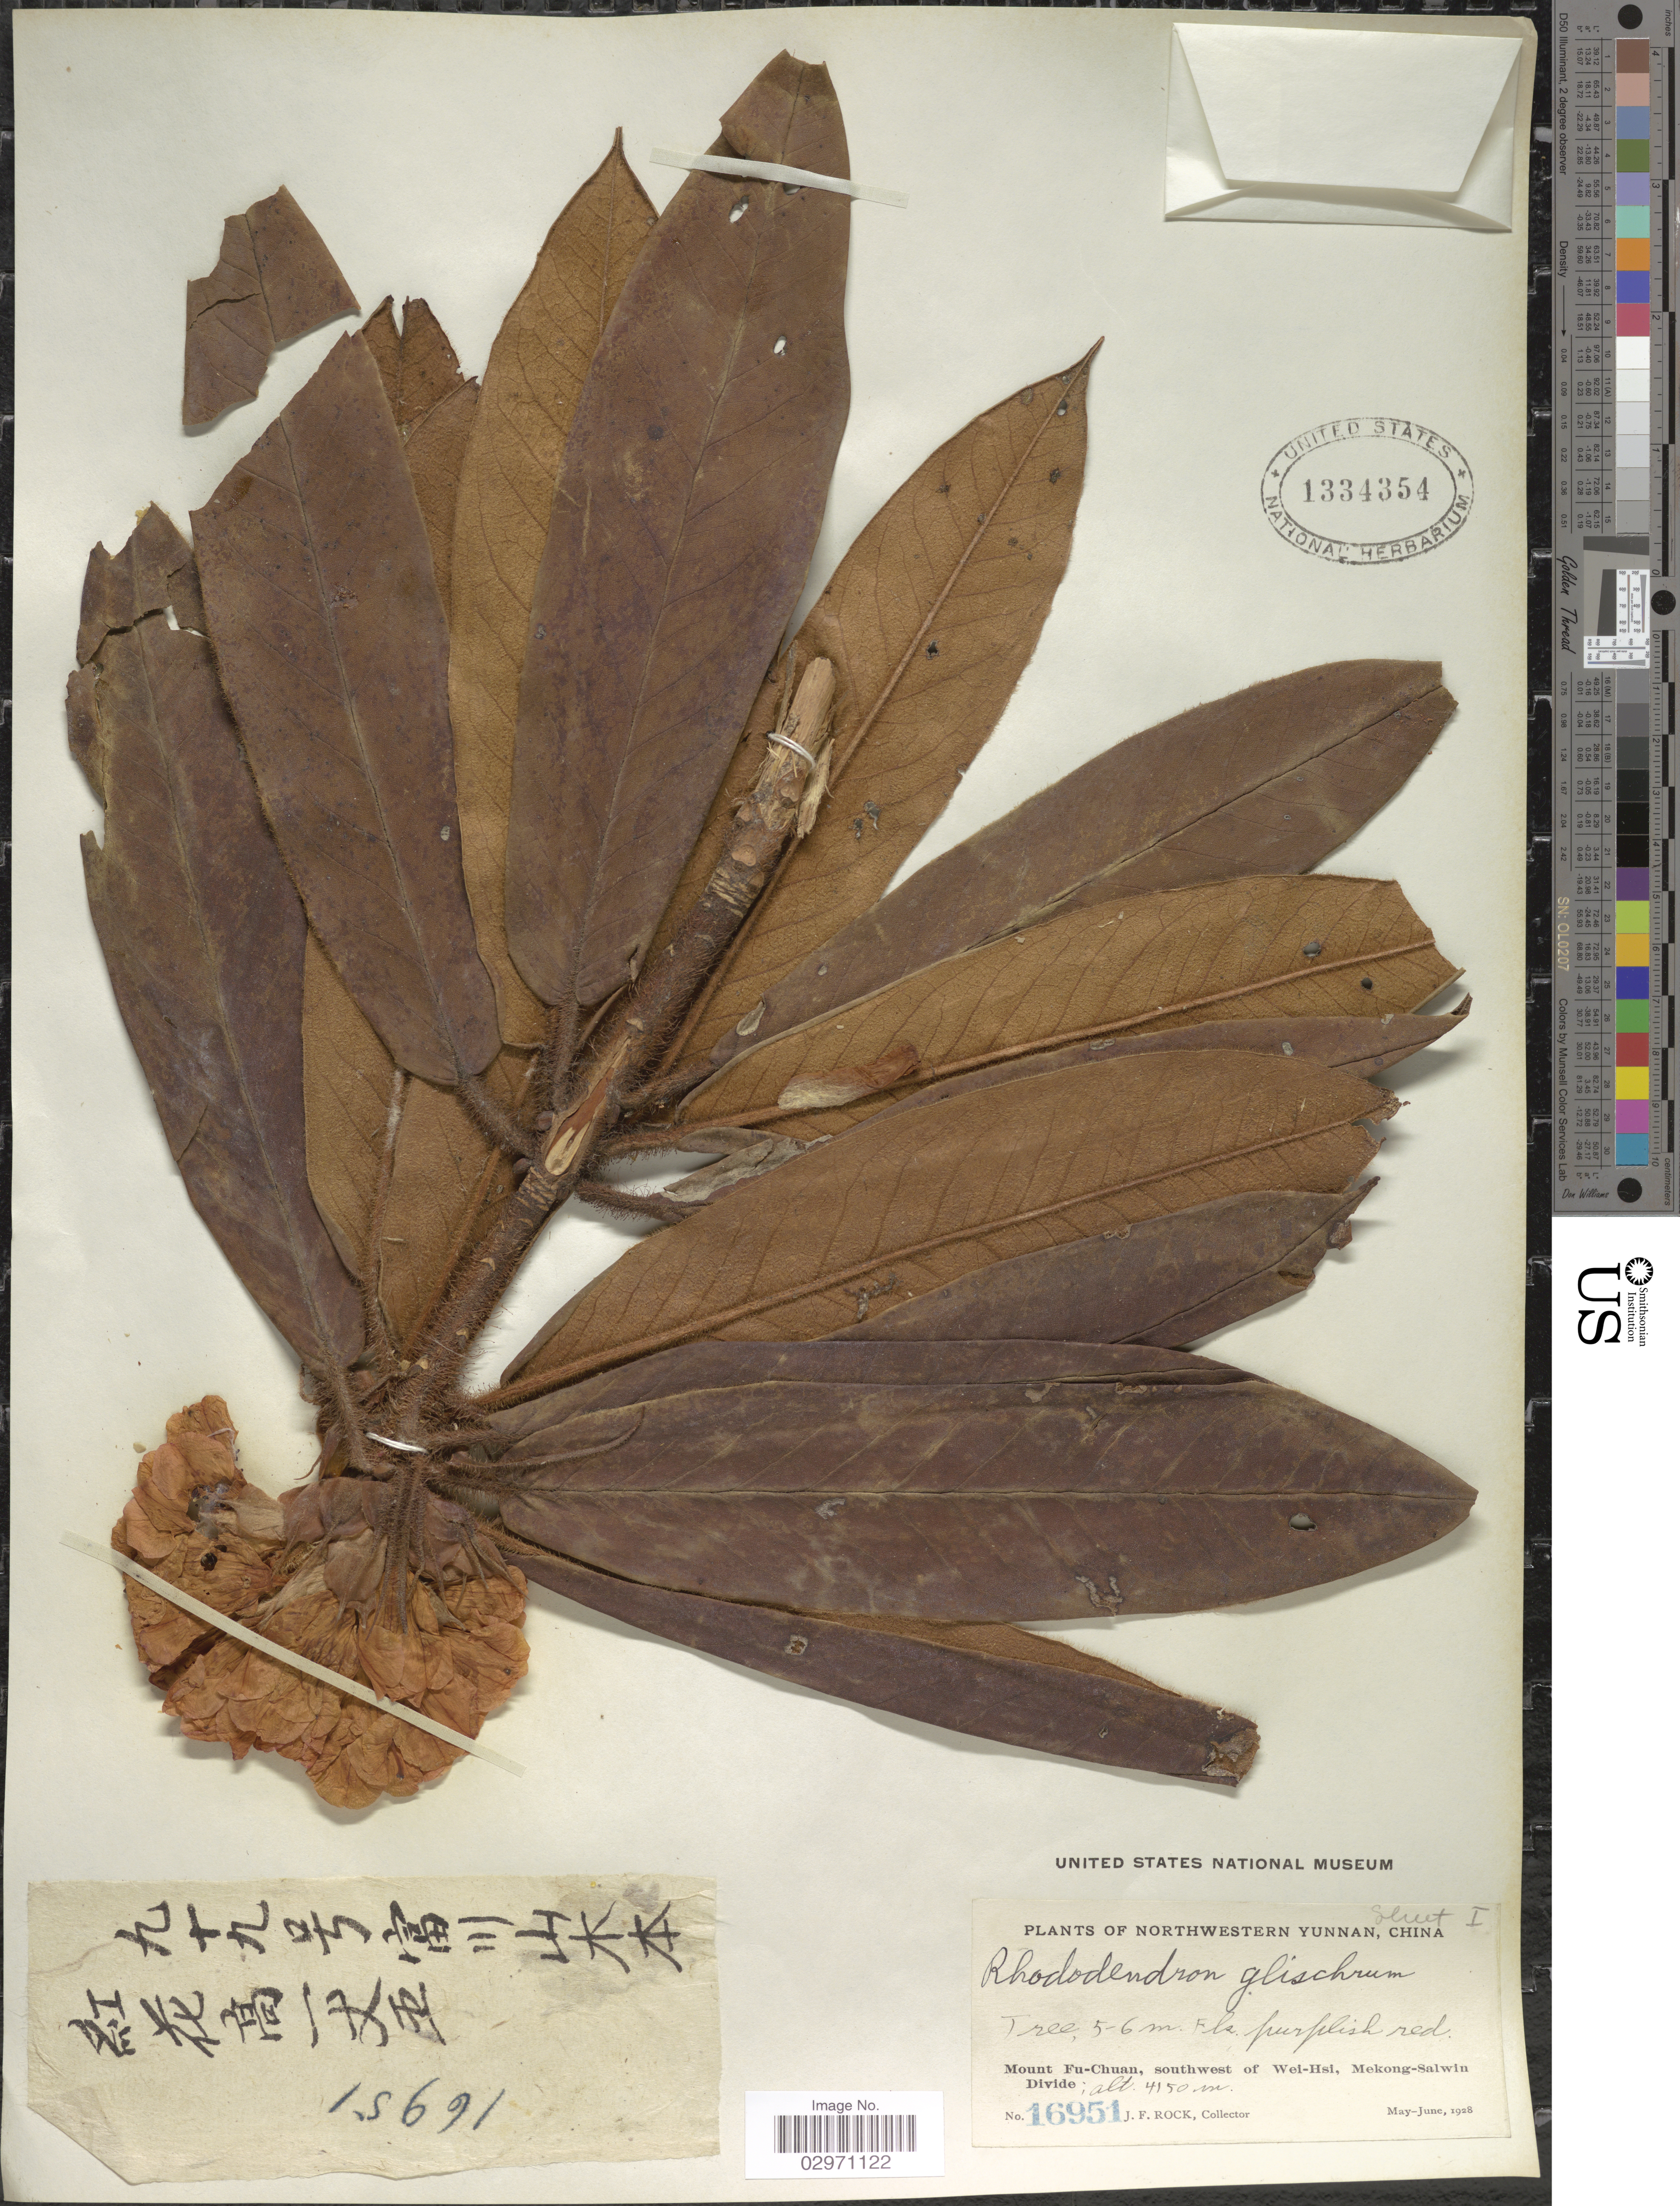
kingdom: Plantae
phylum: Tracheophyta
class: Magnoliopsida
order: Ericales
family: Ericaceae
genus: Rhododendron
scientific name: Rhododendron glischrum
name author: Balf. f. & W.W. Sm.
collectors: J. Rock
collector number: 16951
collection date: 1928-05/1928-06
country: China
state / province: Yunnan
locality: Northwestern Yunnan. Mount Fu-Chuan, southwest of Wei-Hsi, Mekong-Salwin Divide.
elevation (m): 4150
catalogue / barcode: US 1334354